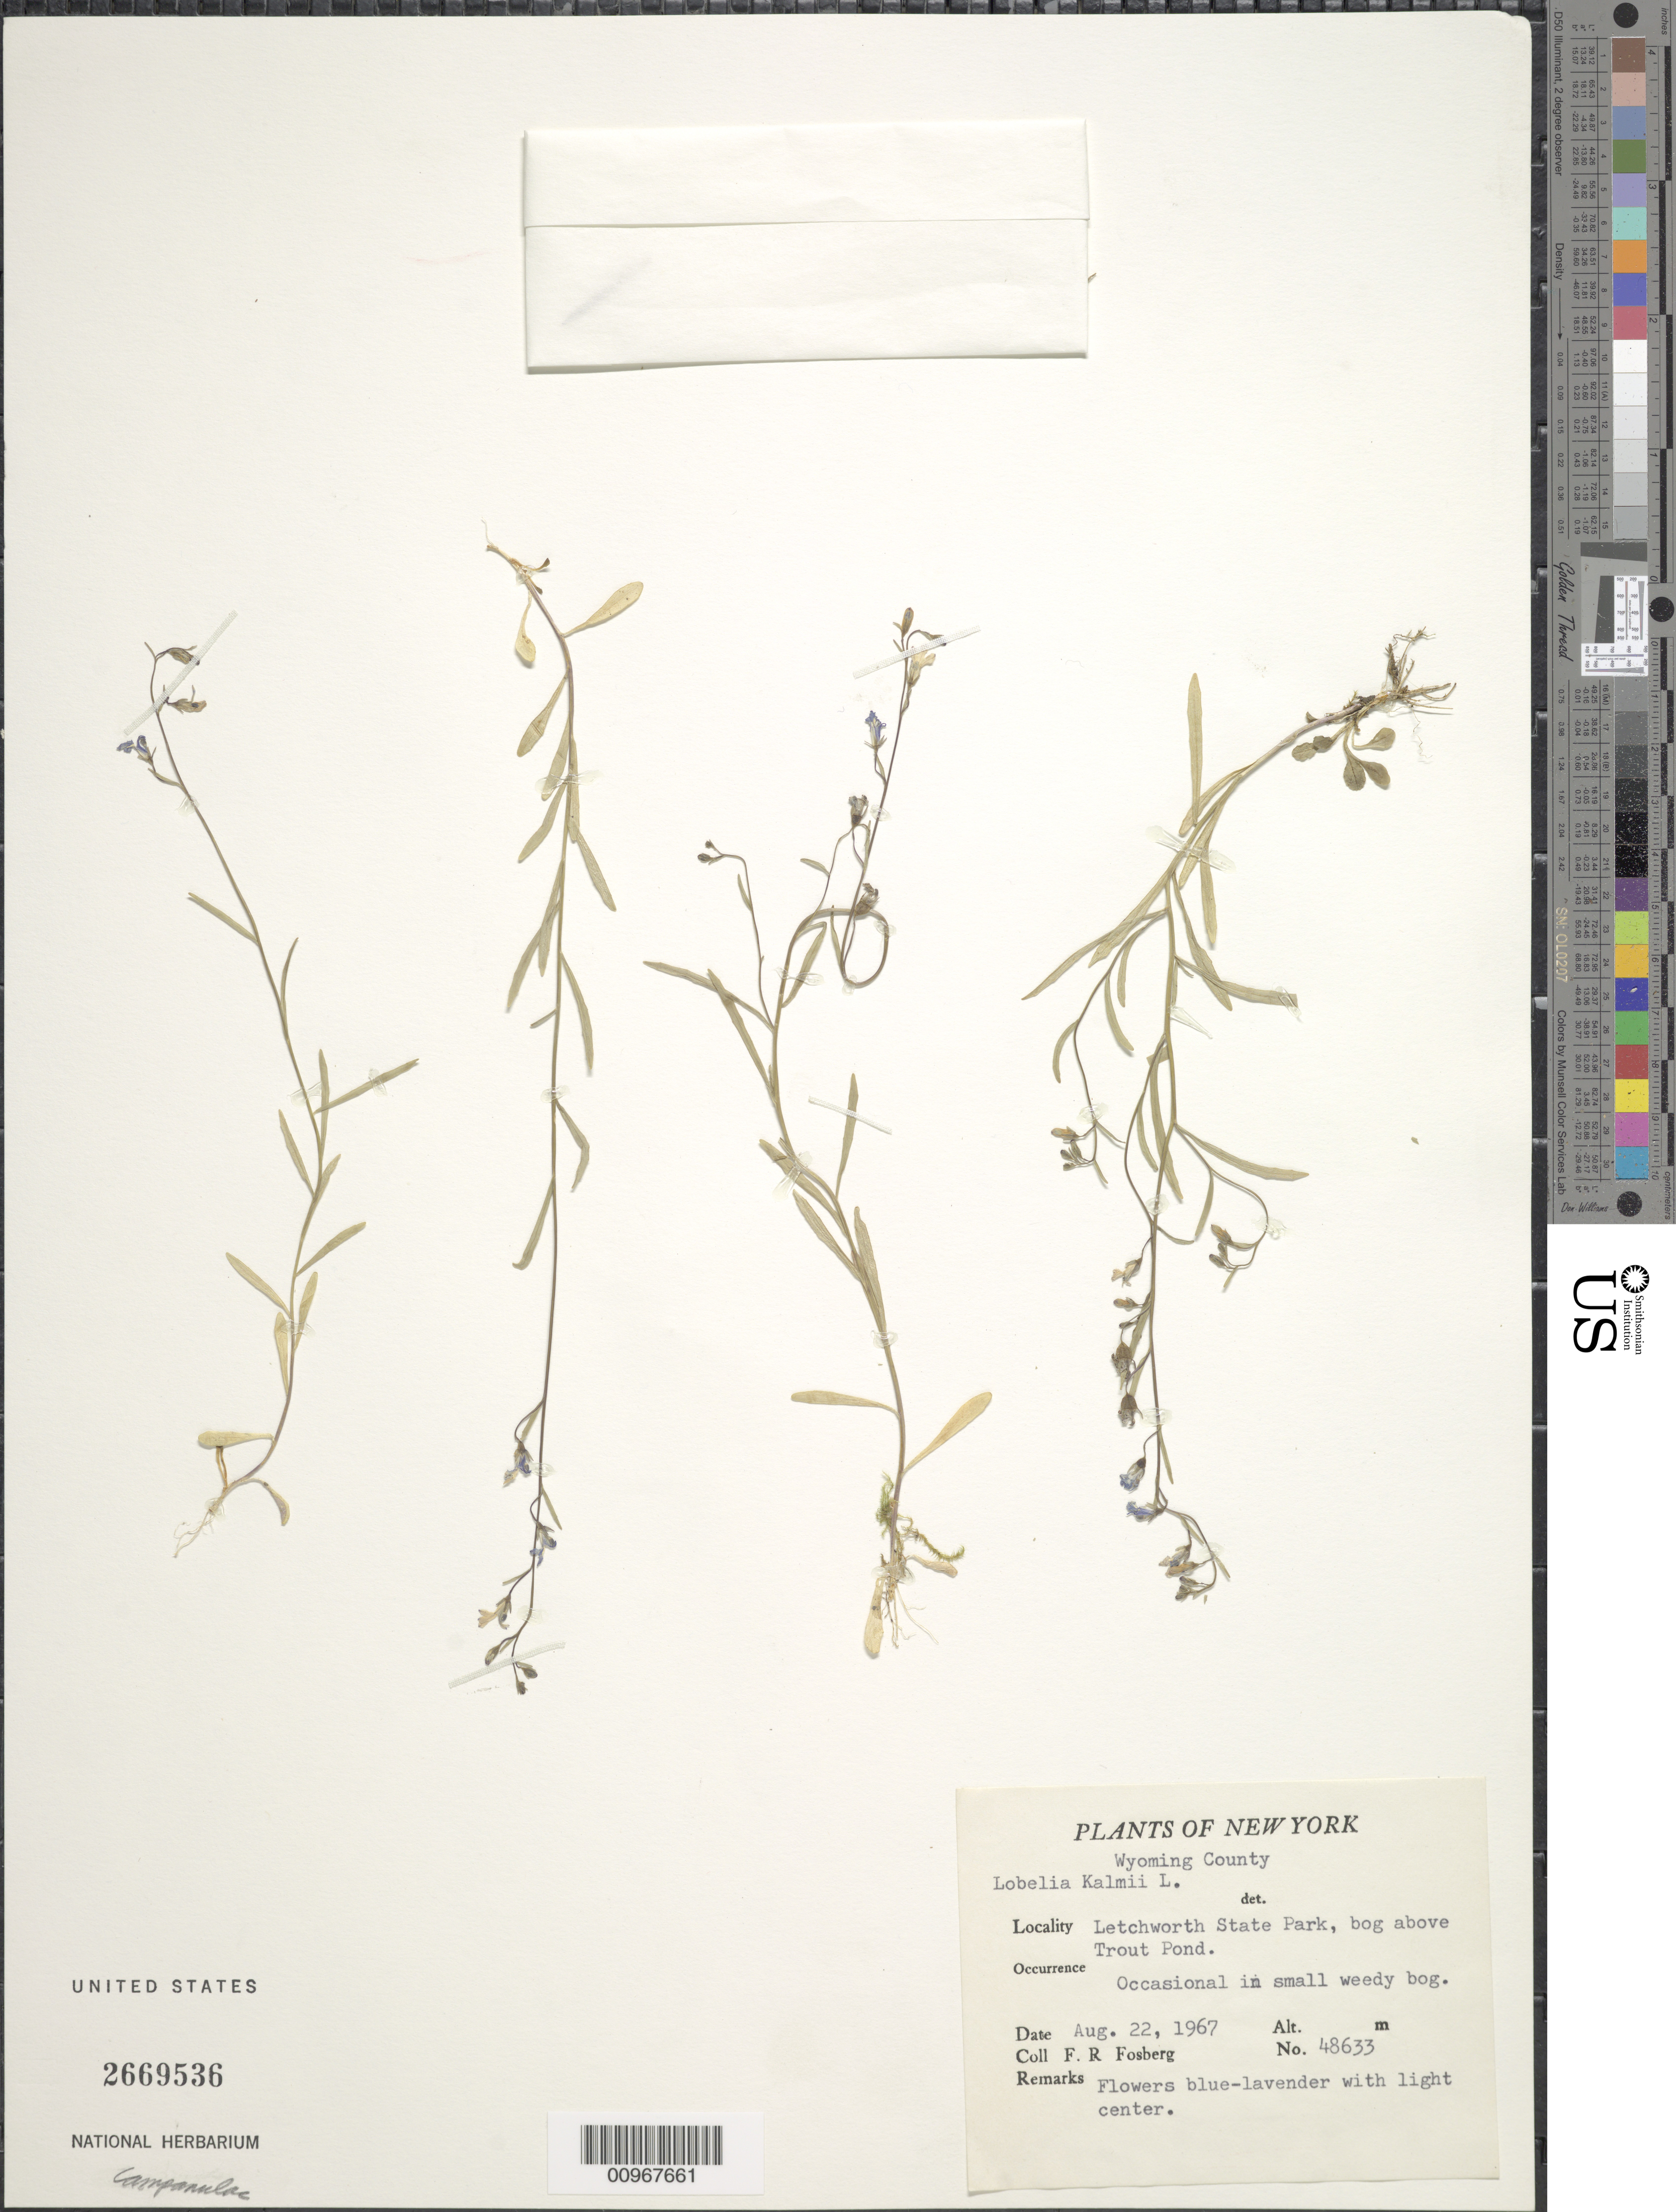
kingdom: Plantae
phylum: Tracheophyta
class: Magnoliopsida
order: Asterales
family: Campanulaceae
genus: Lobelia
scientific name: Lobelia kalmii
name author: L.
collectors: F. R. Fosberg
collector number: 48633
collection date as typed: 22 Aug 1967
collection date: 1967-08-22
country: United States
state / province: New York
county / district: Wyoming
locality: Letchworth state Park, above Trout Pond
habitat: small weedy bog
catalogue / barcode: US 2669536